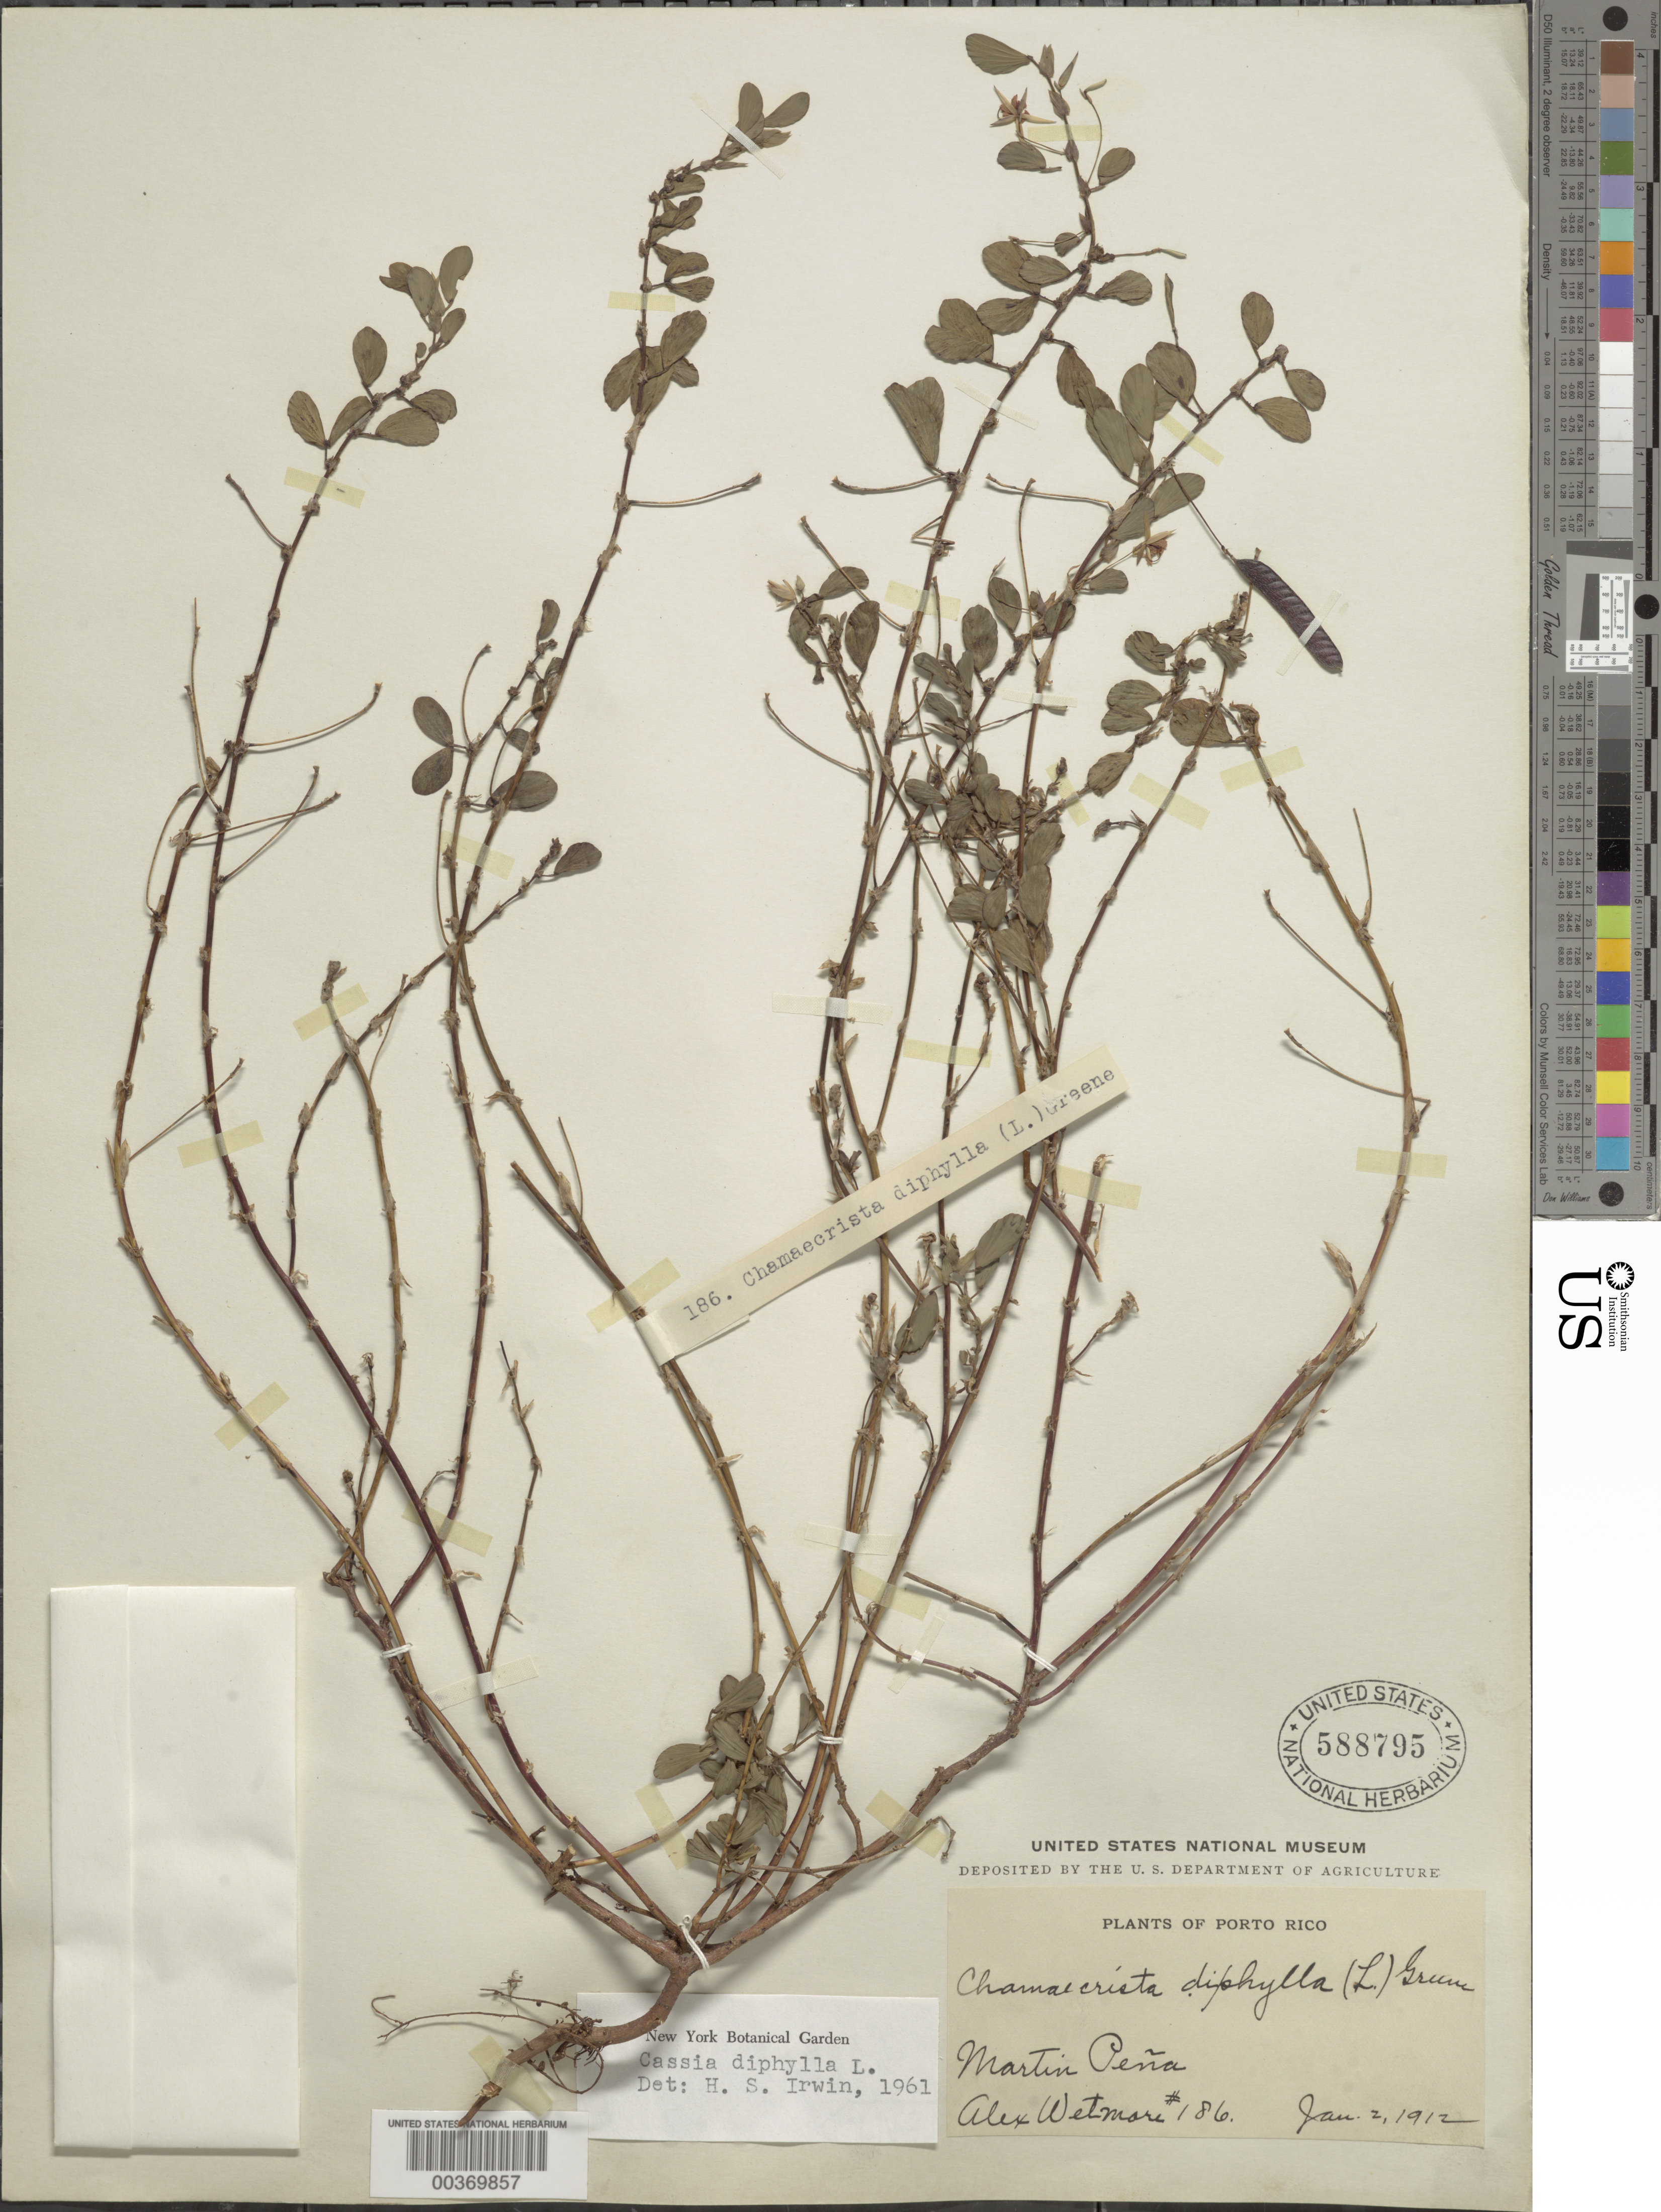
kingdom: Plantae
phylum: Tracheophyta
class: Magnoliopsida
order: Fabales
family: Fabaceae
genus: Chamaecrista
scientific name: Chamaecrista diphylla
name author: (L.) Greene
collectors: A. Wetmore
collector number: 186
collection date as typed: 02 Jan 1912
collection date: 1912-01-02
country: Puerto Rico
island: Greater Antilles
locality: Martin pena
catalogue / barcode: US 588795